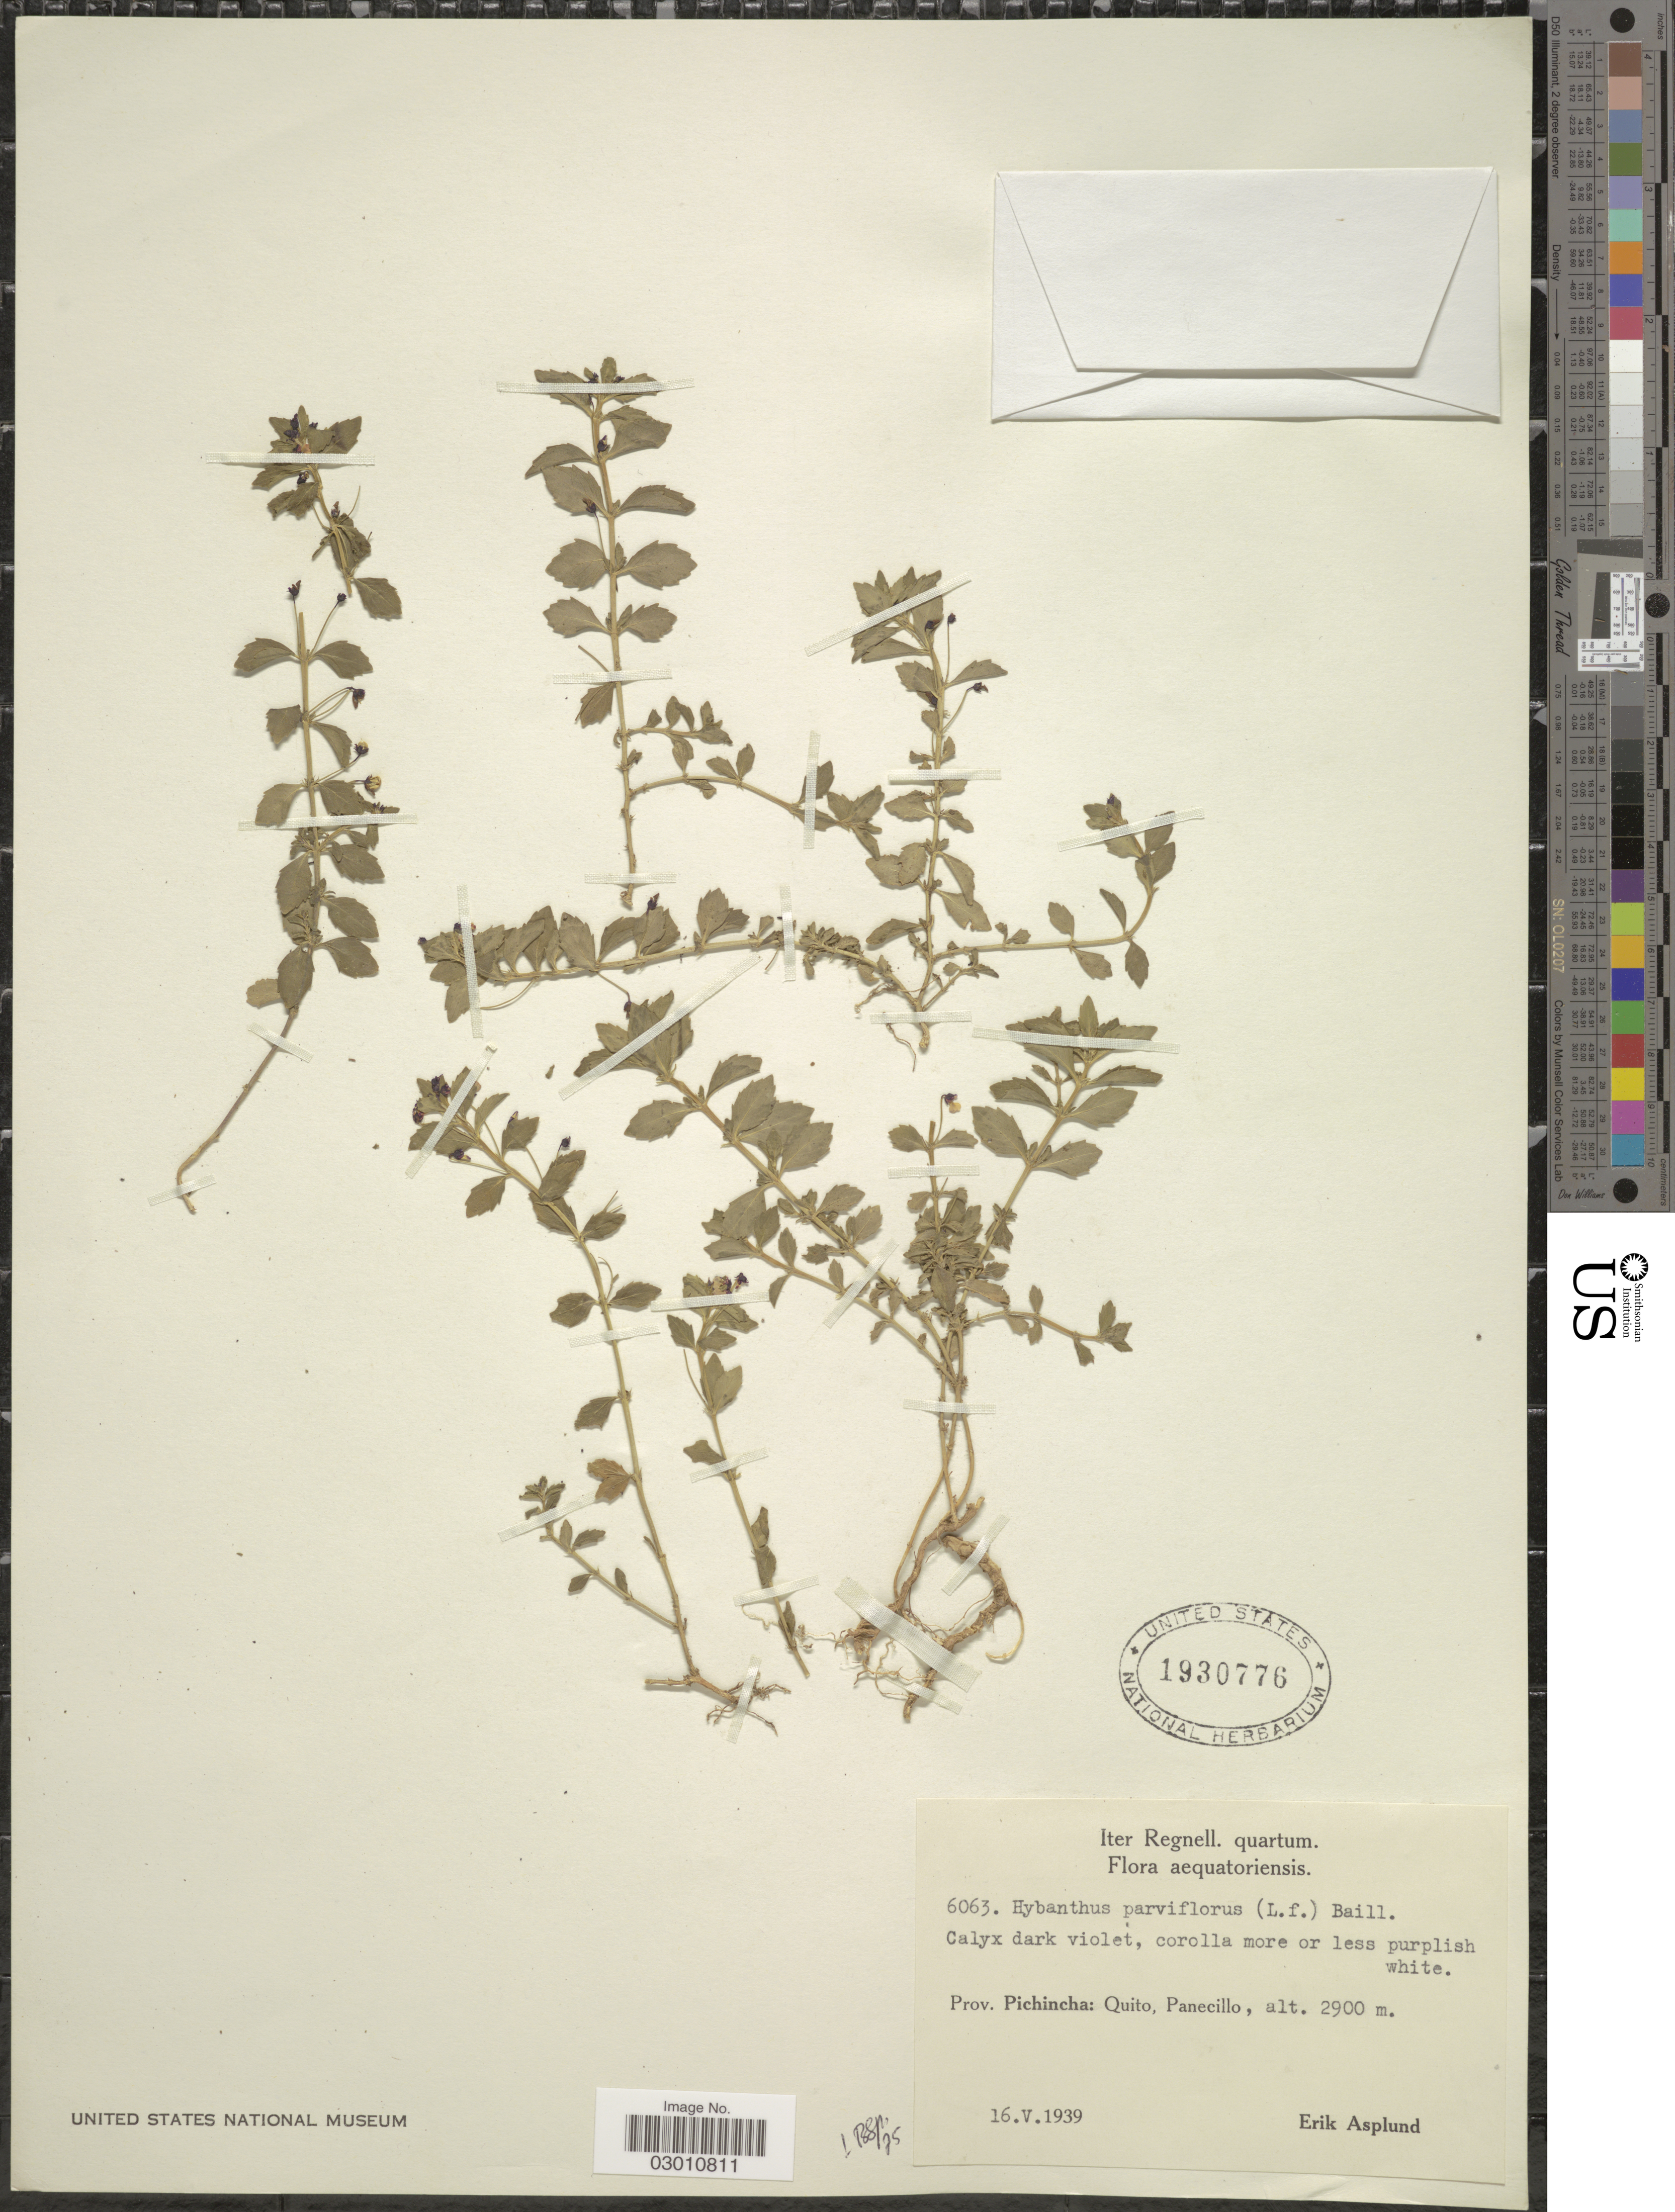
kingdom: Plantae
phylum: Tracheophyta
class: Magnoliopsida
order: Malpighiales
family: Violaceae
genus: Pombalia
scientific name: Pombalia parviflora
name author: (L. f.) Paula-Souza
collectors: E. Asplund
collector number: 6063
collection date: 1939-05-16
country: Ecuador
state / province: Pichincha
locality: Quito, Panecillo.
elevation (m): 2900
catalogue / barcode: US 1930776